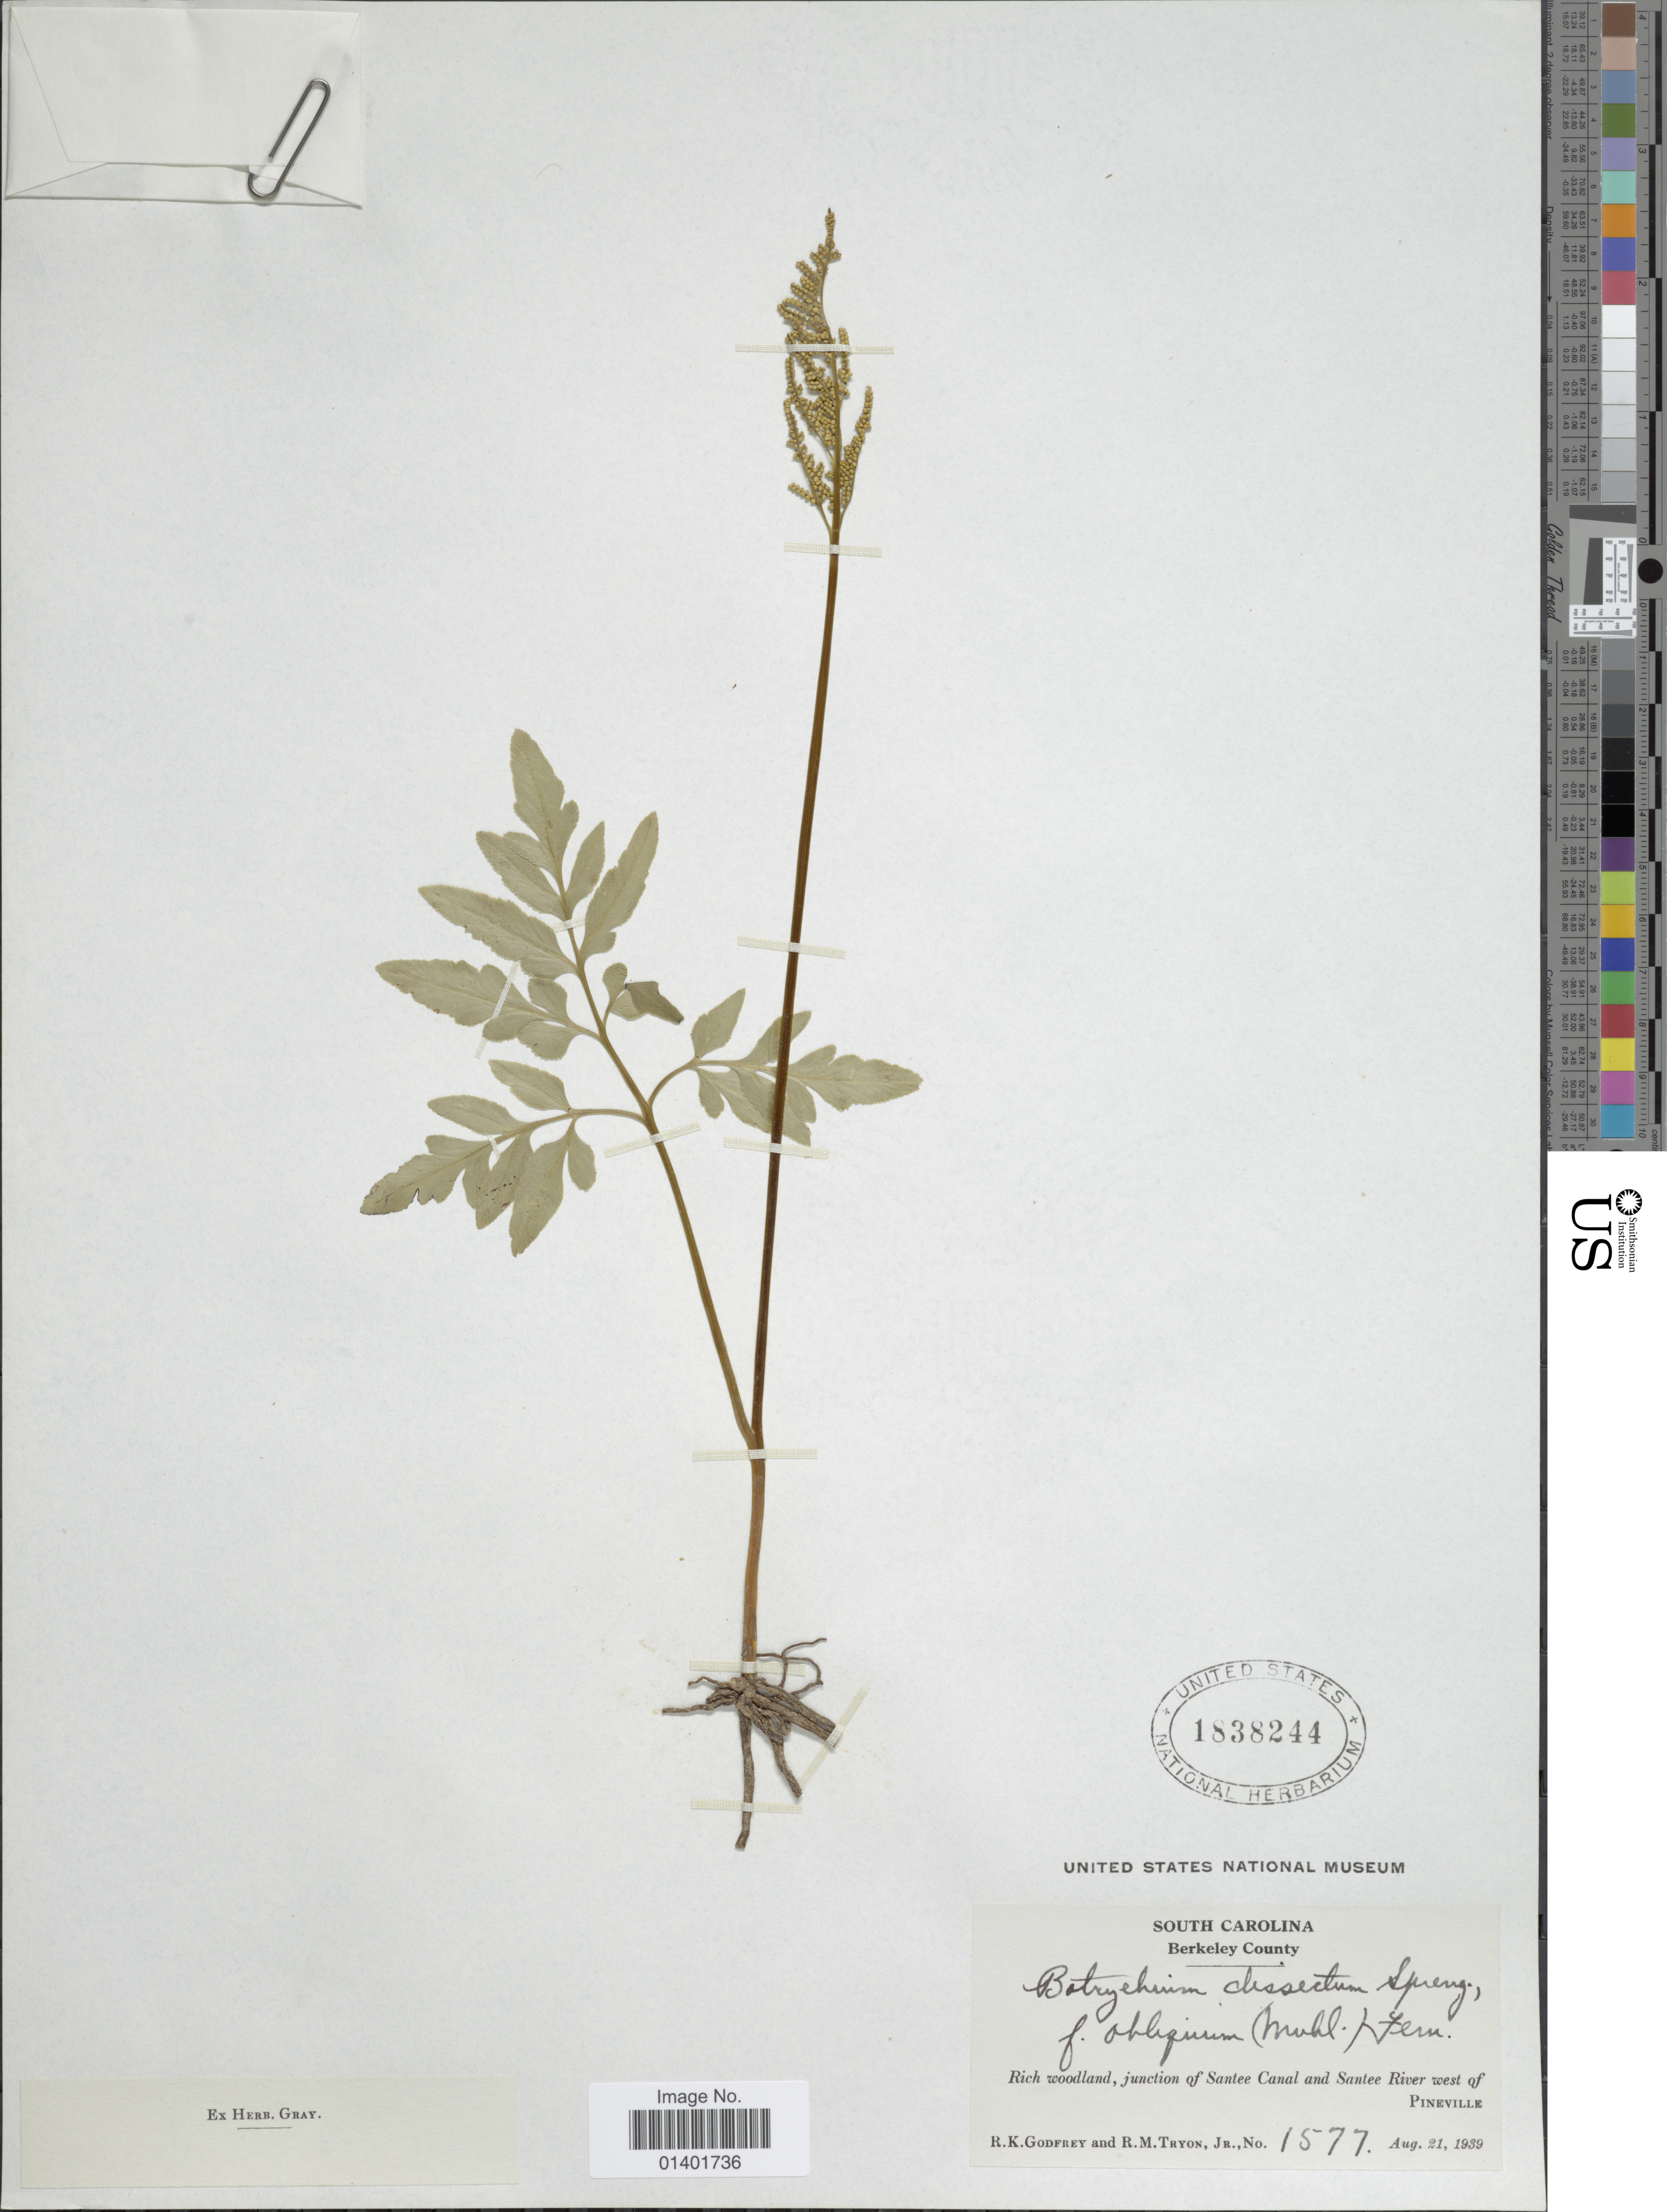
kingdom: Plantae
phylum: Tracheophyta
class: Polypodiopsida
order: Ophioglossales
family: Ophioglossaceae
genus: Botrychium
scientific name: Botrychium dissectum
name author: Spreng.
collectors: R. K. Godfrey & R. M. Tryon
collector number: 1577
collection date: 1939-08-21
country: United States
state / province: South Carolina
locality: Berkeley County, Rich woodland, junction of Santee Canal and Santee River west of Pineville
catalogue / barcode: US 1838244